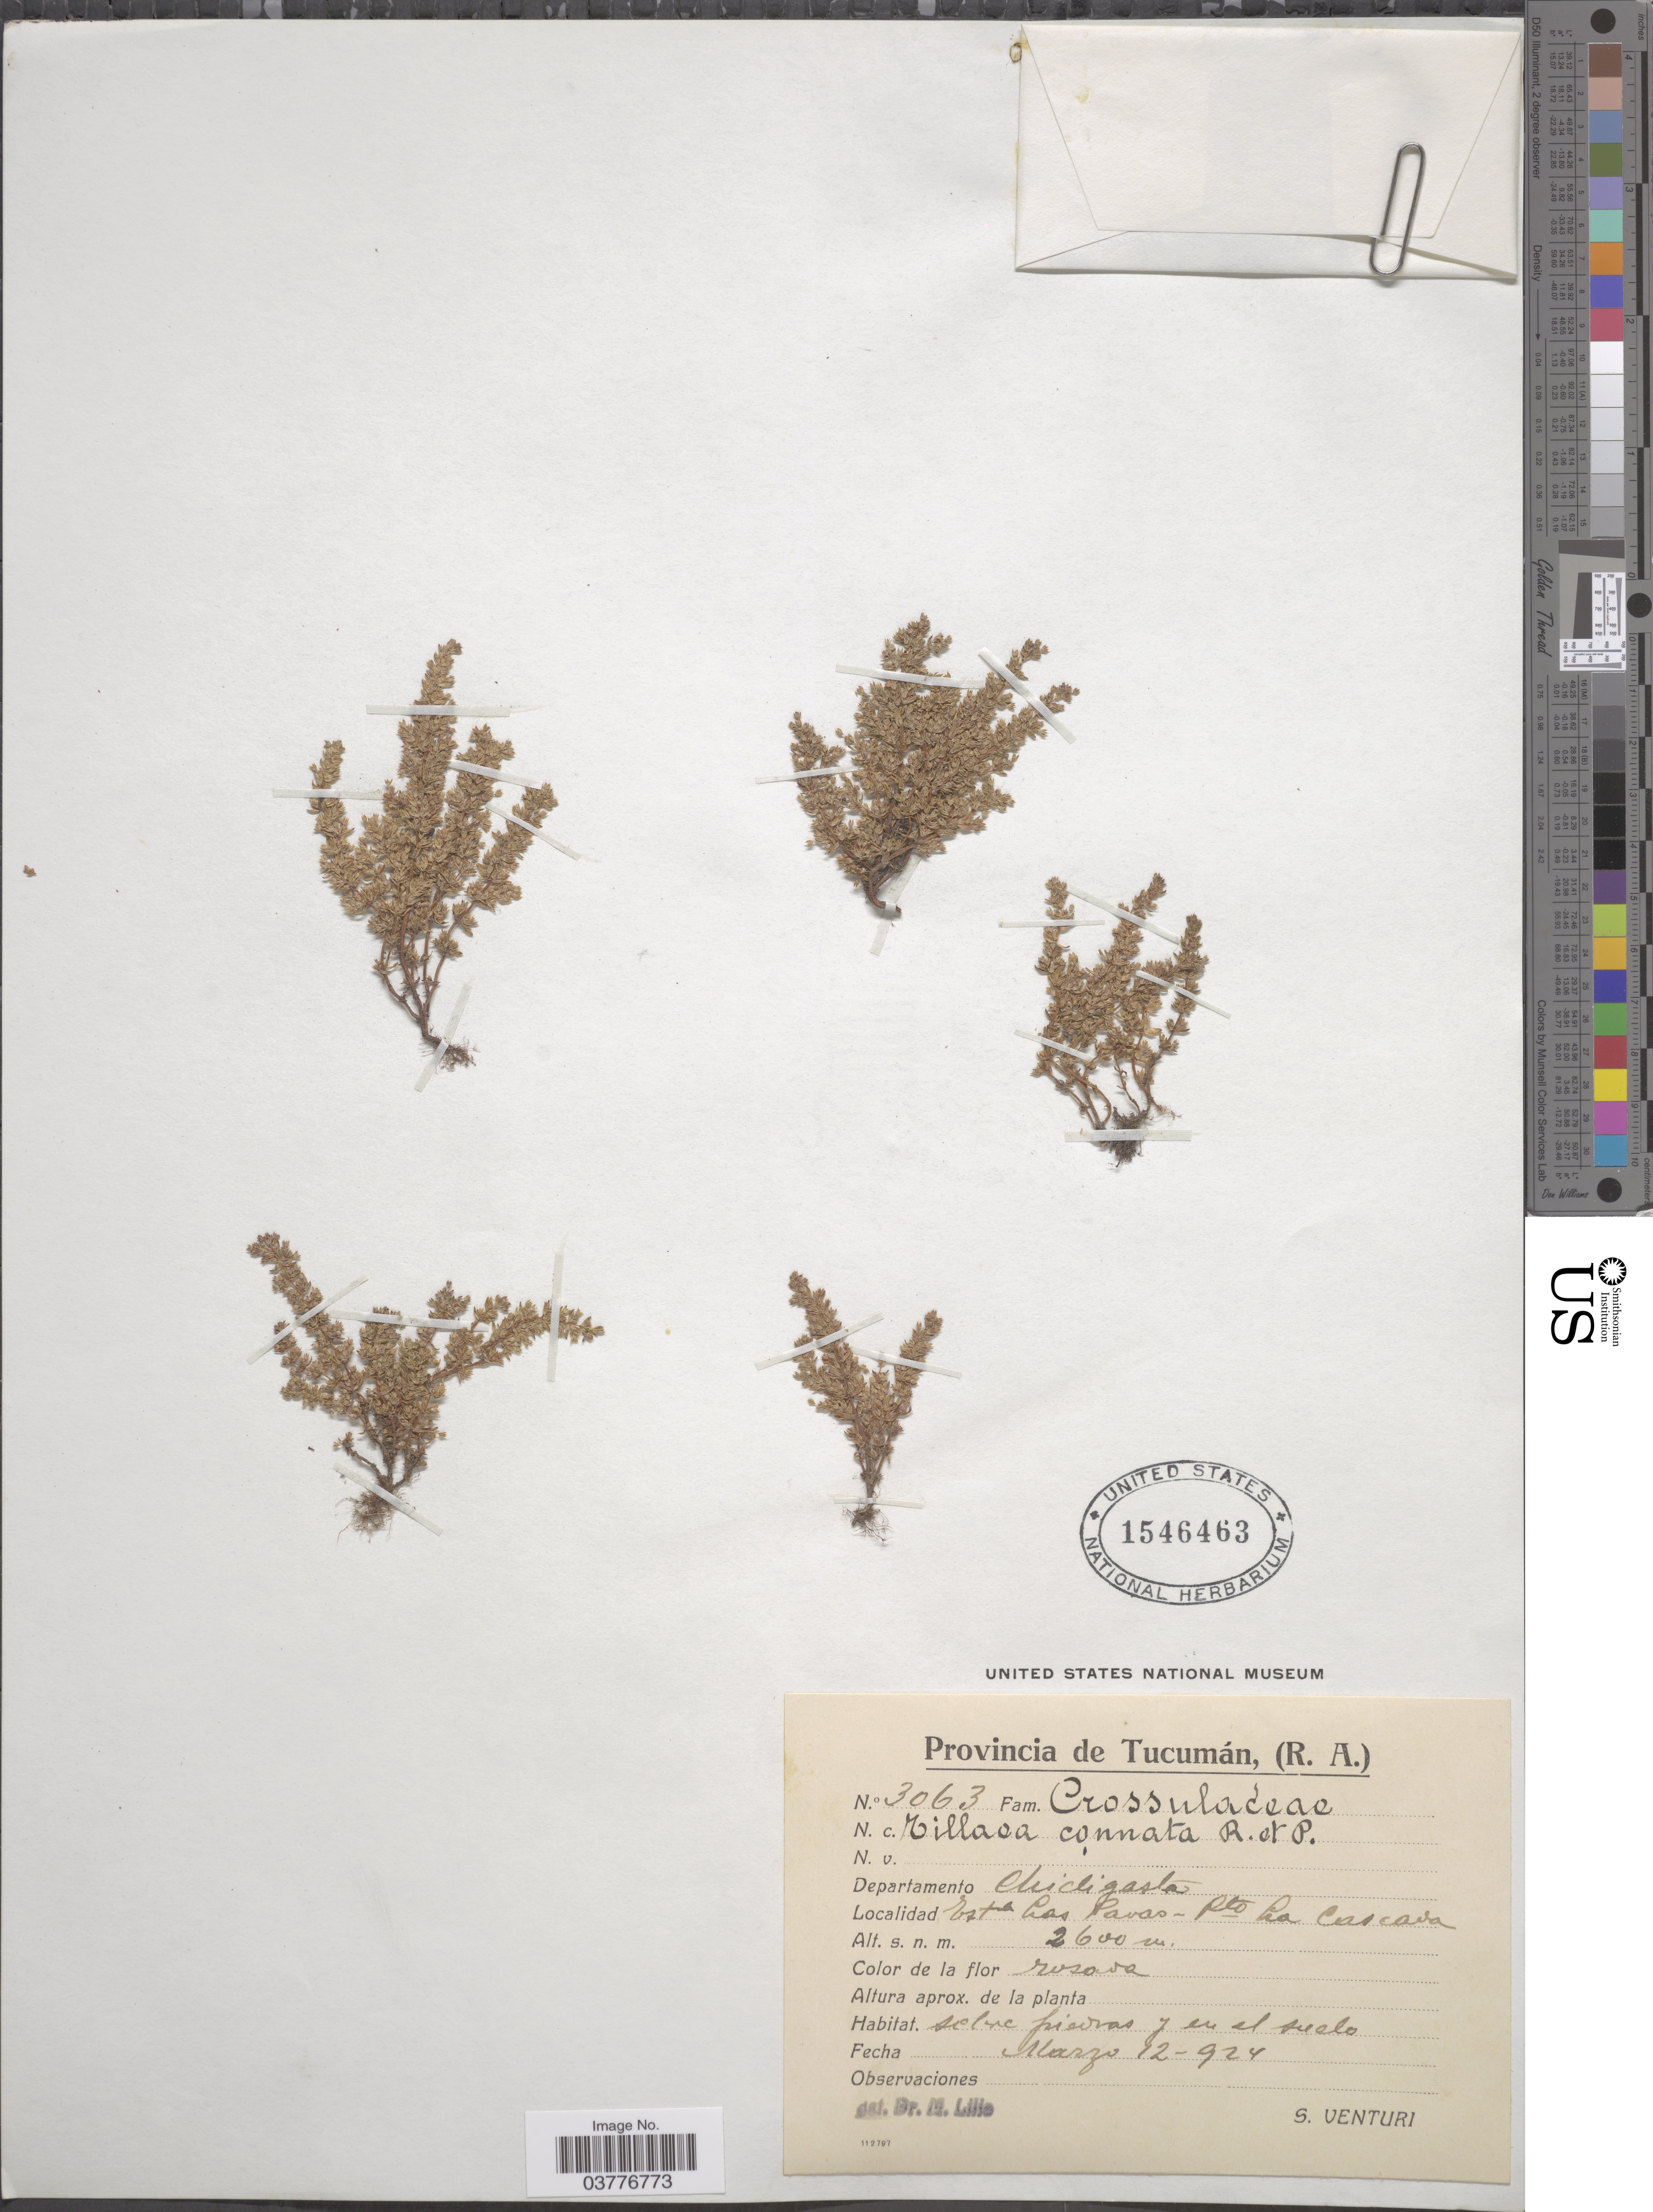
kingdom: Plantae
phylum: Tracheophyta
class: Magnoliopsida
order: Saxifragales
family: Crassulaceae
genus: Crassula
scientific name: Crassula connata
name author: (Ruiz & Pav.) A. Berger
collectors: S. Venturi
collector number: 3063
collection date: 1924-03-12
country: Argentina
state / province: Tucuman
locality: Departamento Chicligasta. Esta Las Pavas. Pto. La Cascada.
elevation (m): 2600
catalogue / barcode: US 1546463